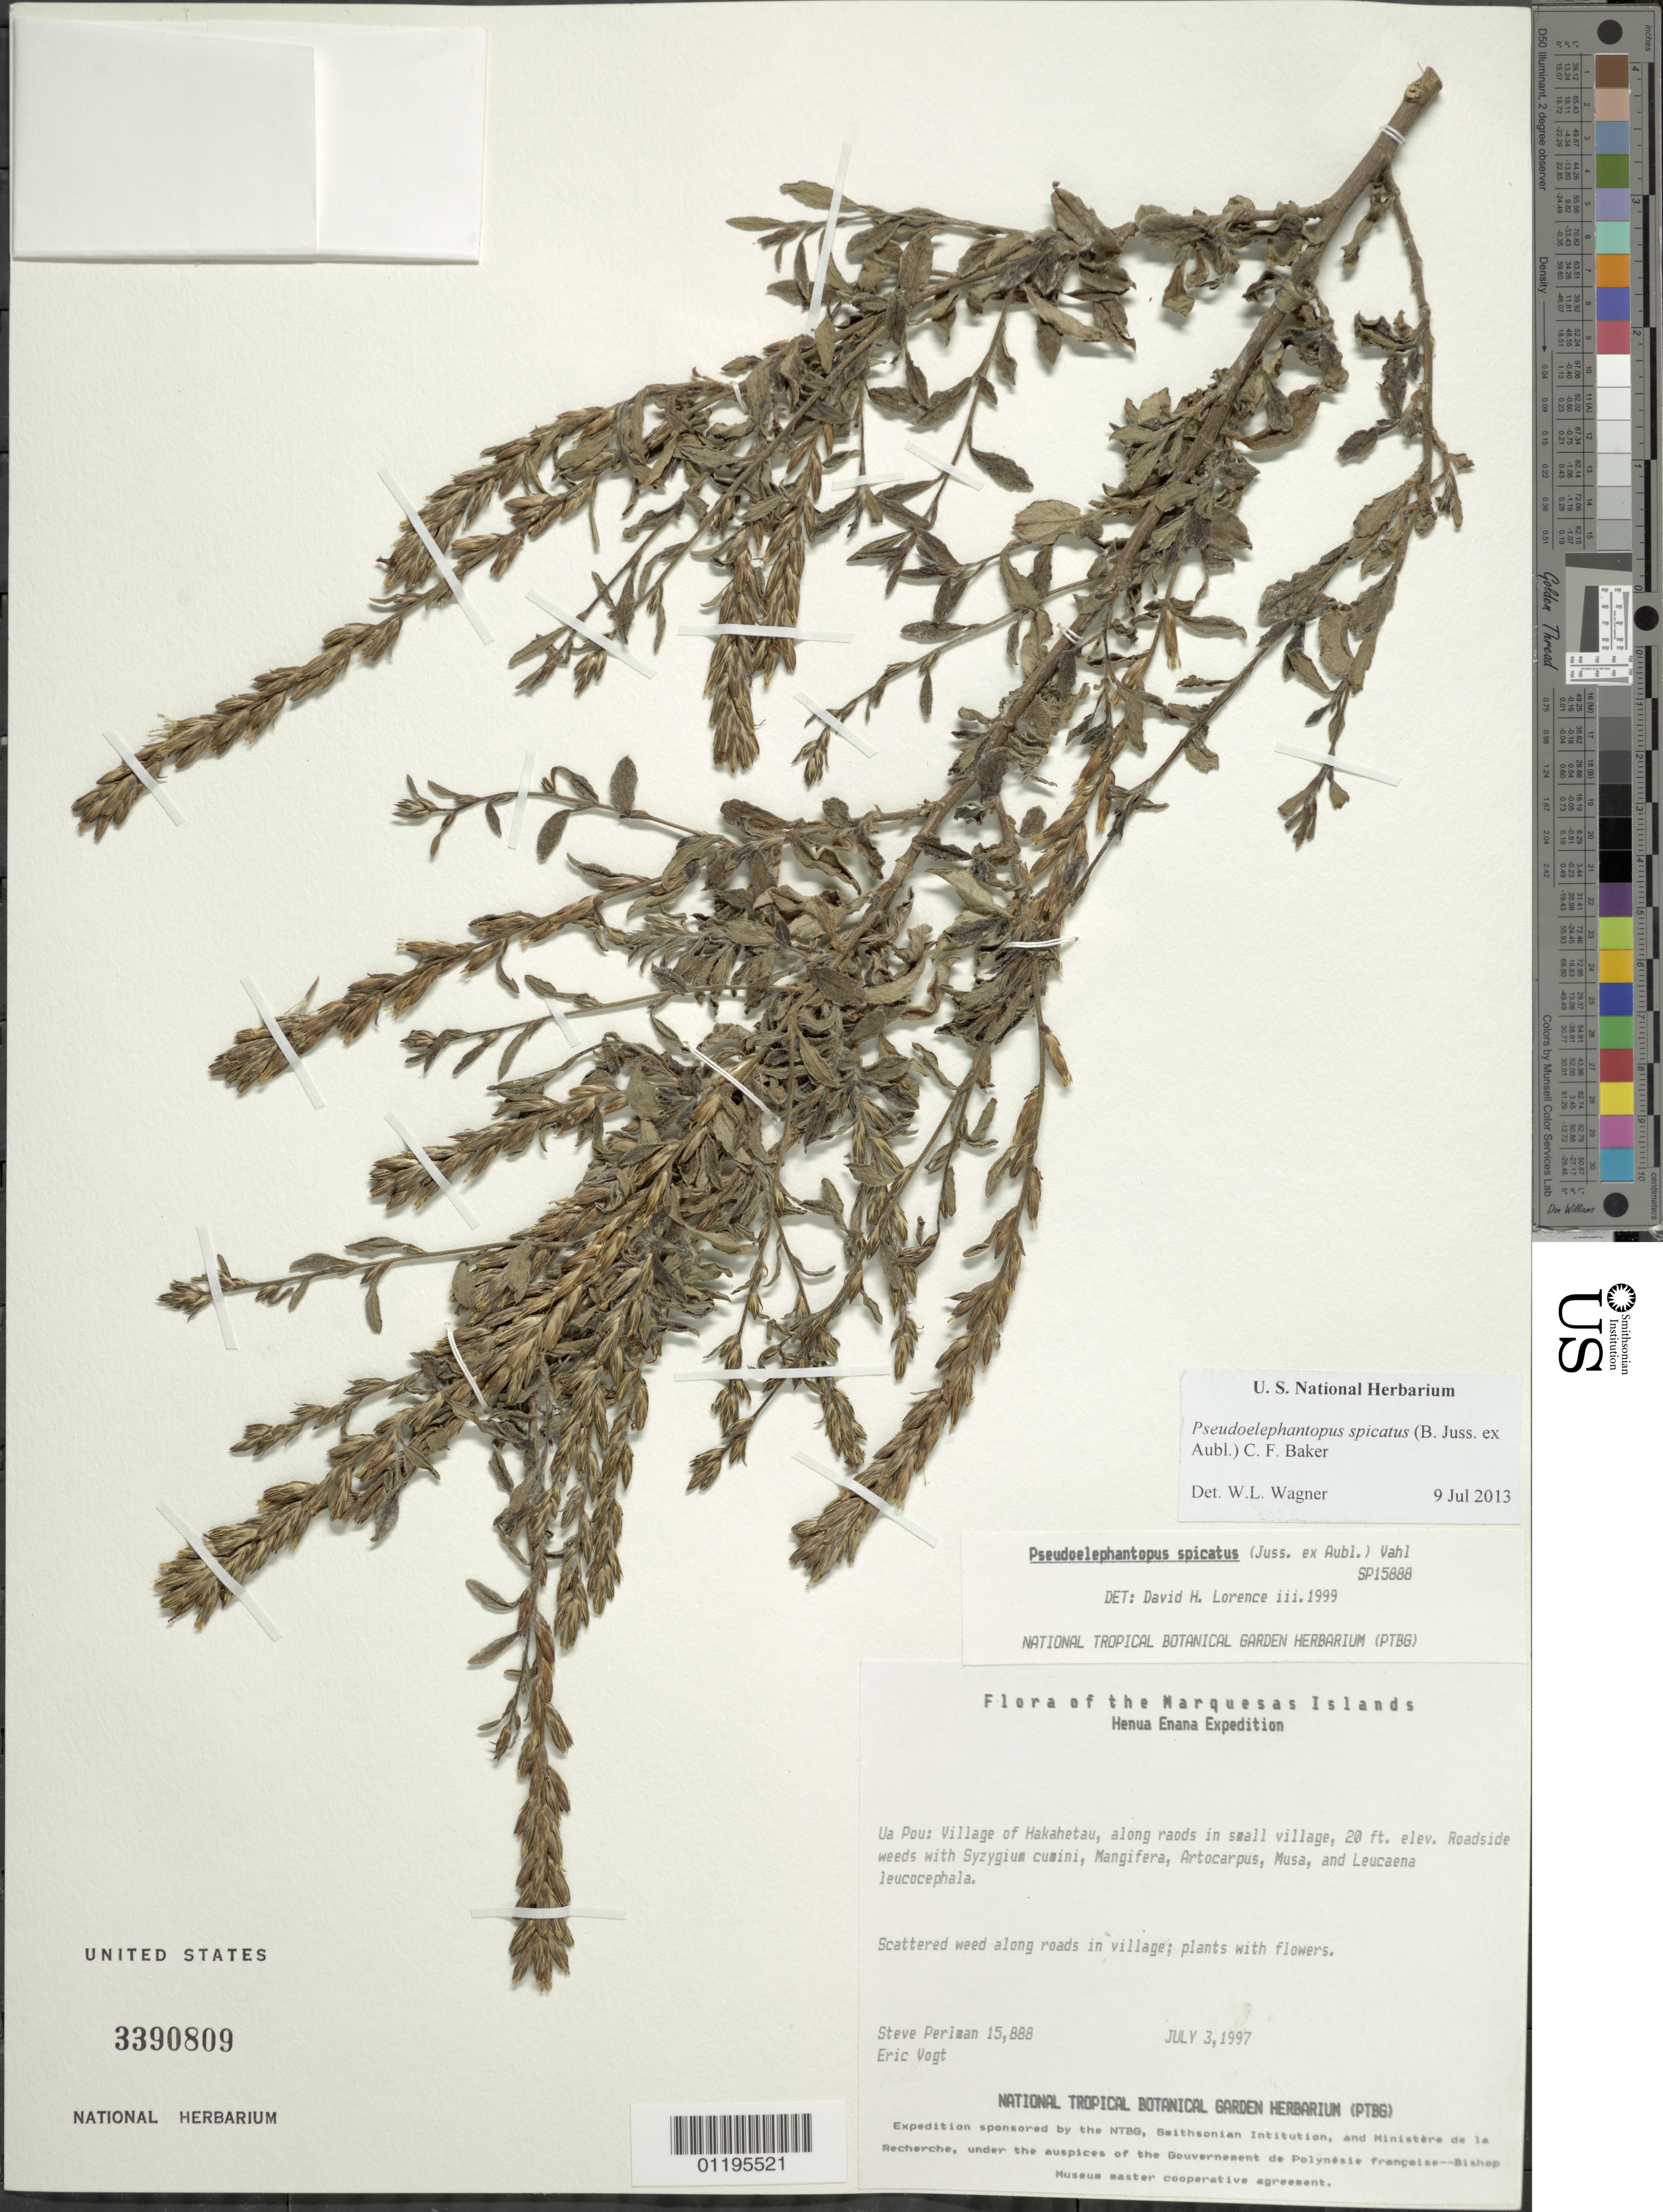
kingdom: Plantae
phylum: Tracheophyta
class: Magnoliopsida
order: Asterales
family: Asteraceae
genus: Pseudelephantopus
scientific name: Pseudelephantopus spicatus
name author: (Juss. ex Aubl.) C.F. Baker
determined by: Lorence, David H., (PTBG), National Tropical Botanical Garden (UNITED STATES)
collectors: S. P. Perlman & E. Vogt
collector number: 15888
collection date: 1997-07-03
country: French Polynesia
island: Ua Pou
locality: Village of Hakahetau, along roads in small village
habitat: Roadside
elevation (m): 6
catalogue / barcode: US 3390809